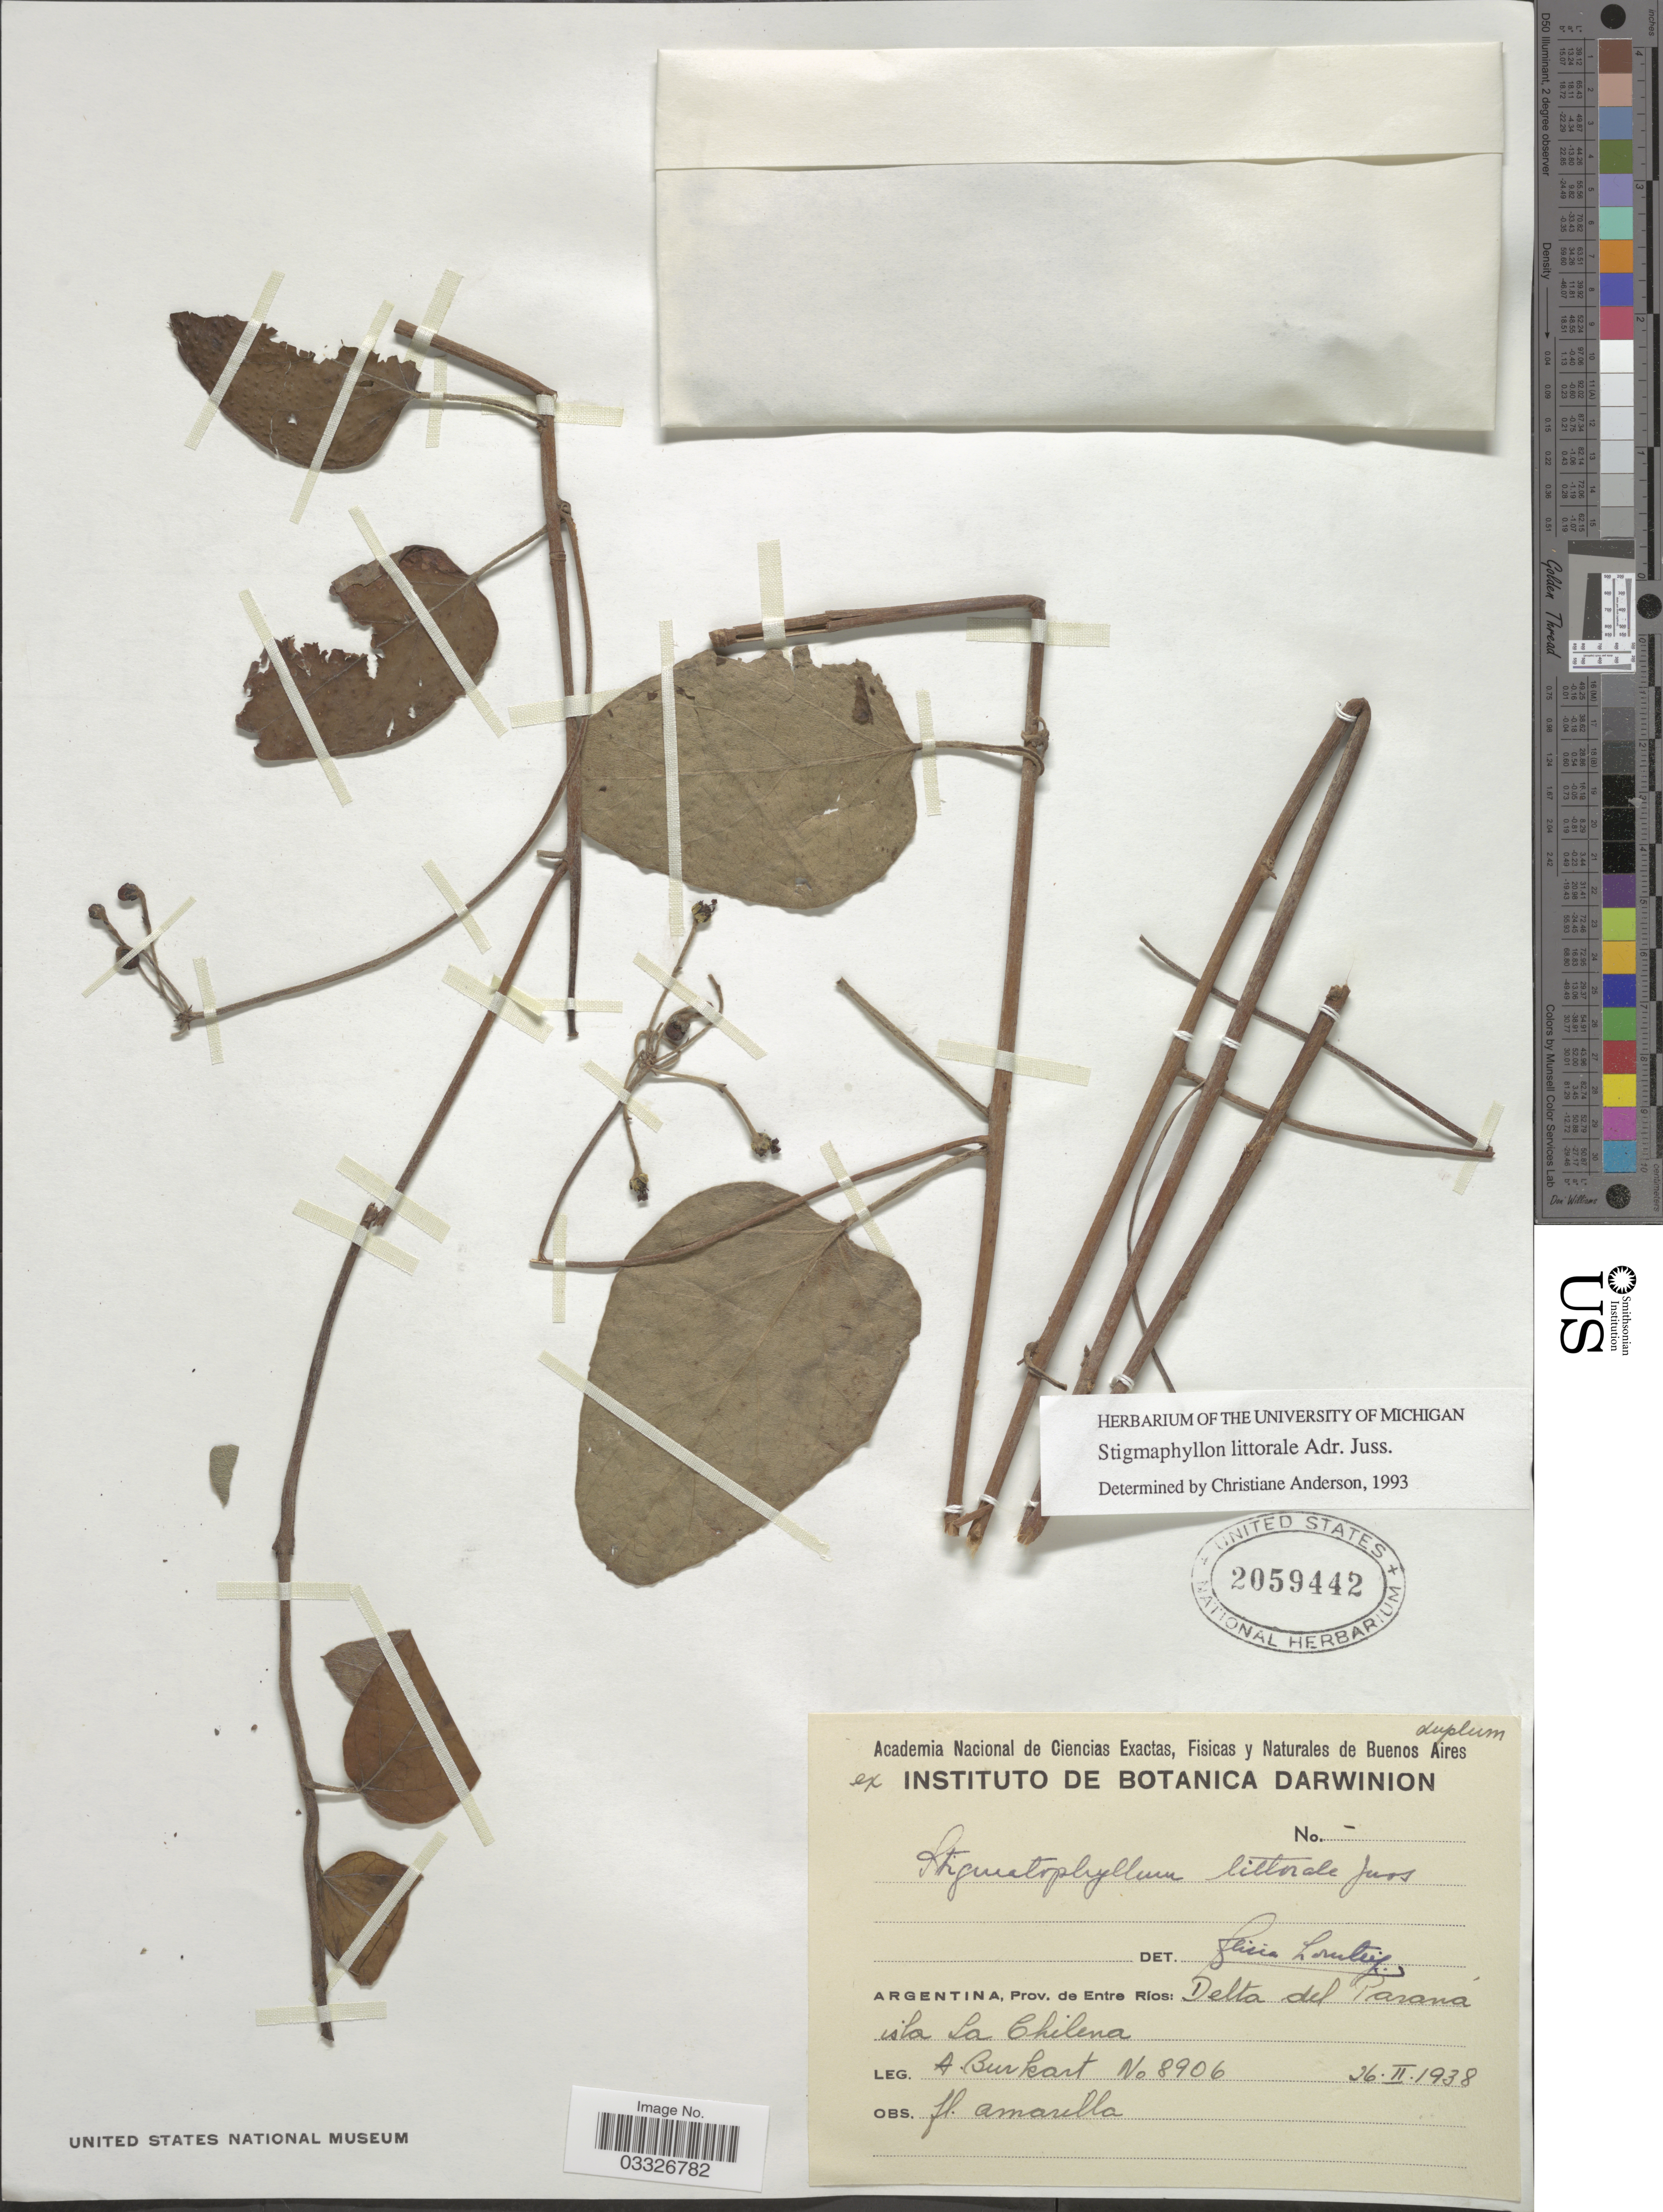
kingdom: Plantae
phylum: Tracheophyta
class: Magnoliopsida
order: Malpighiales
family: Malpighiaceae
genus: Stigmaphyllon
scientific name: Stigmaphyllon littorale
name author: A. Juss.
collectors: A. E. Burkart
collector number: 8906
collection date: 1938-02-26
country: Argentina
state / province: Entre Rios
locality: Delta del Paraná isla La Chilena.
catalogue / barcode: US 2059442